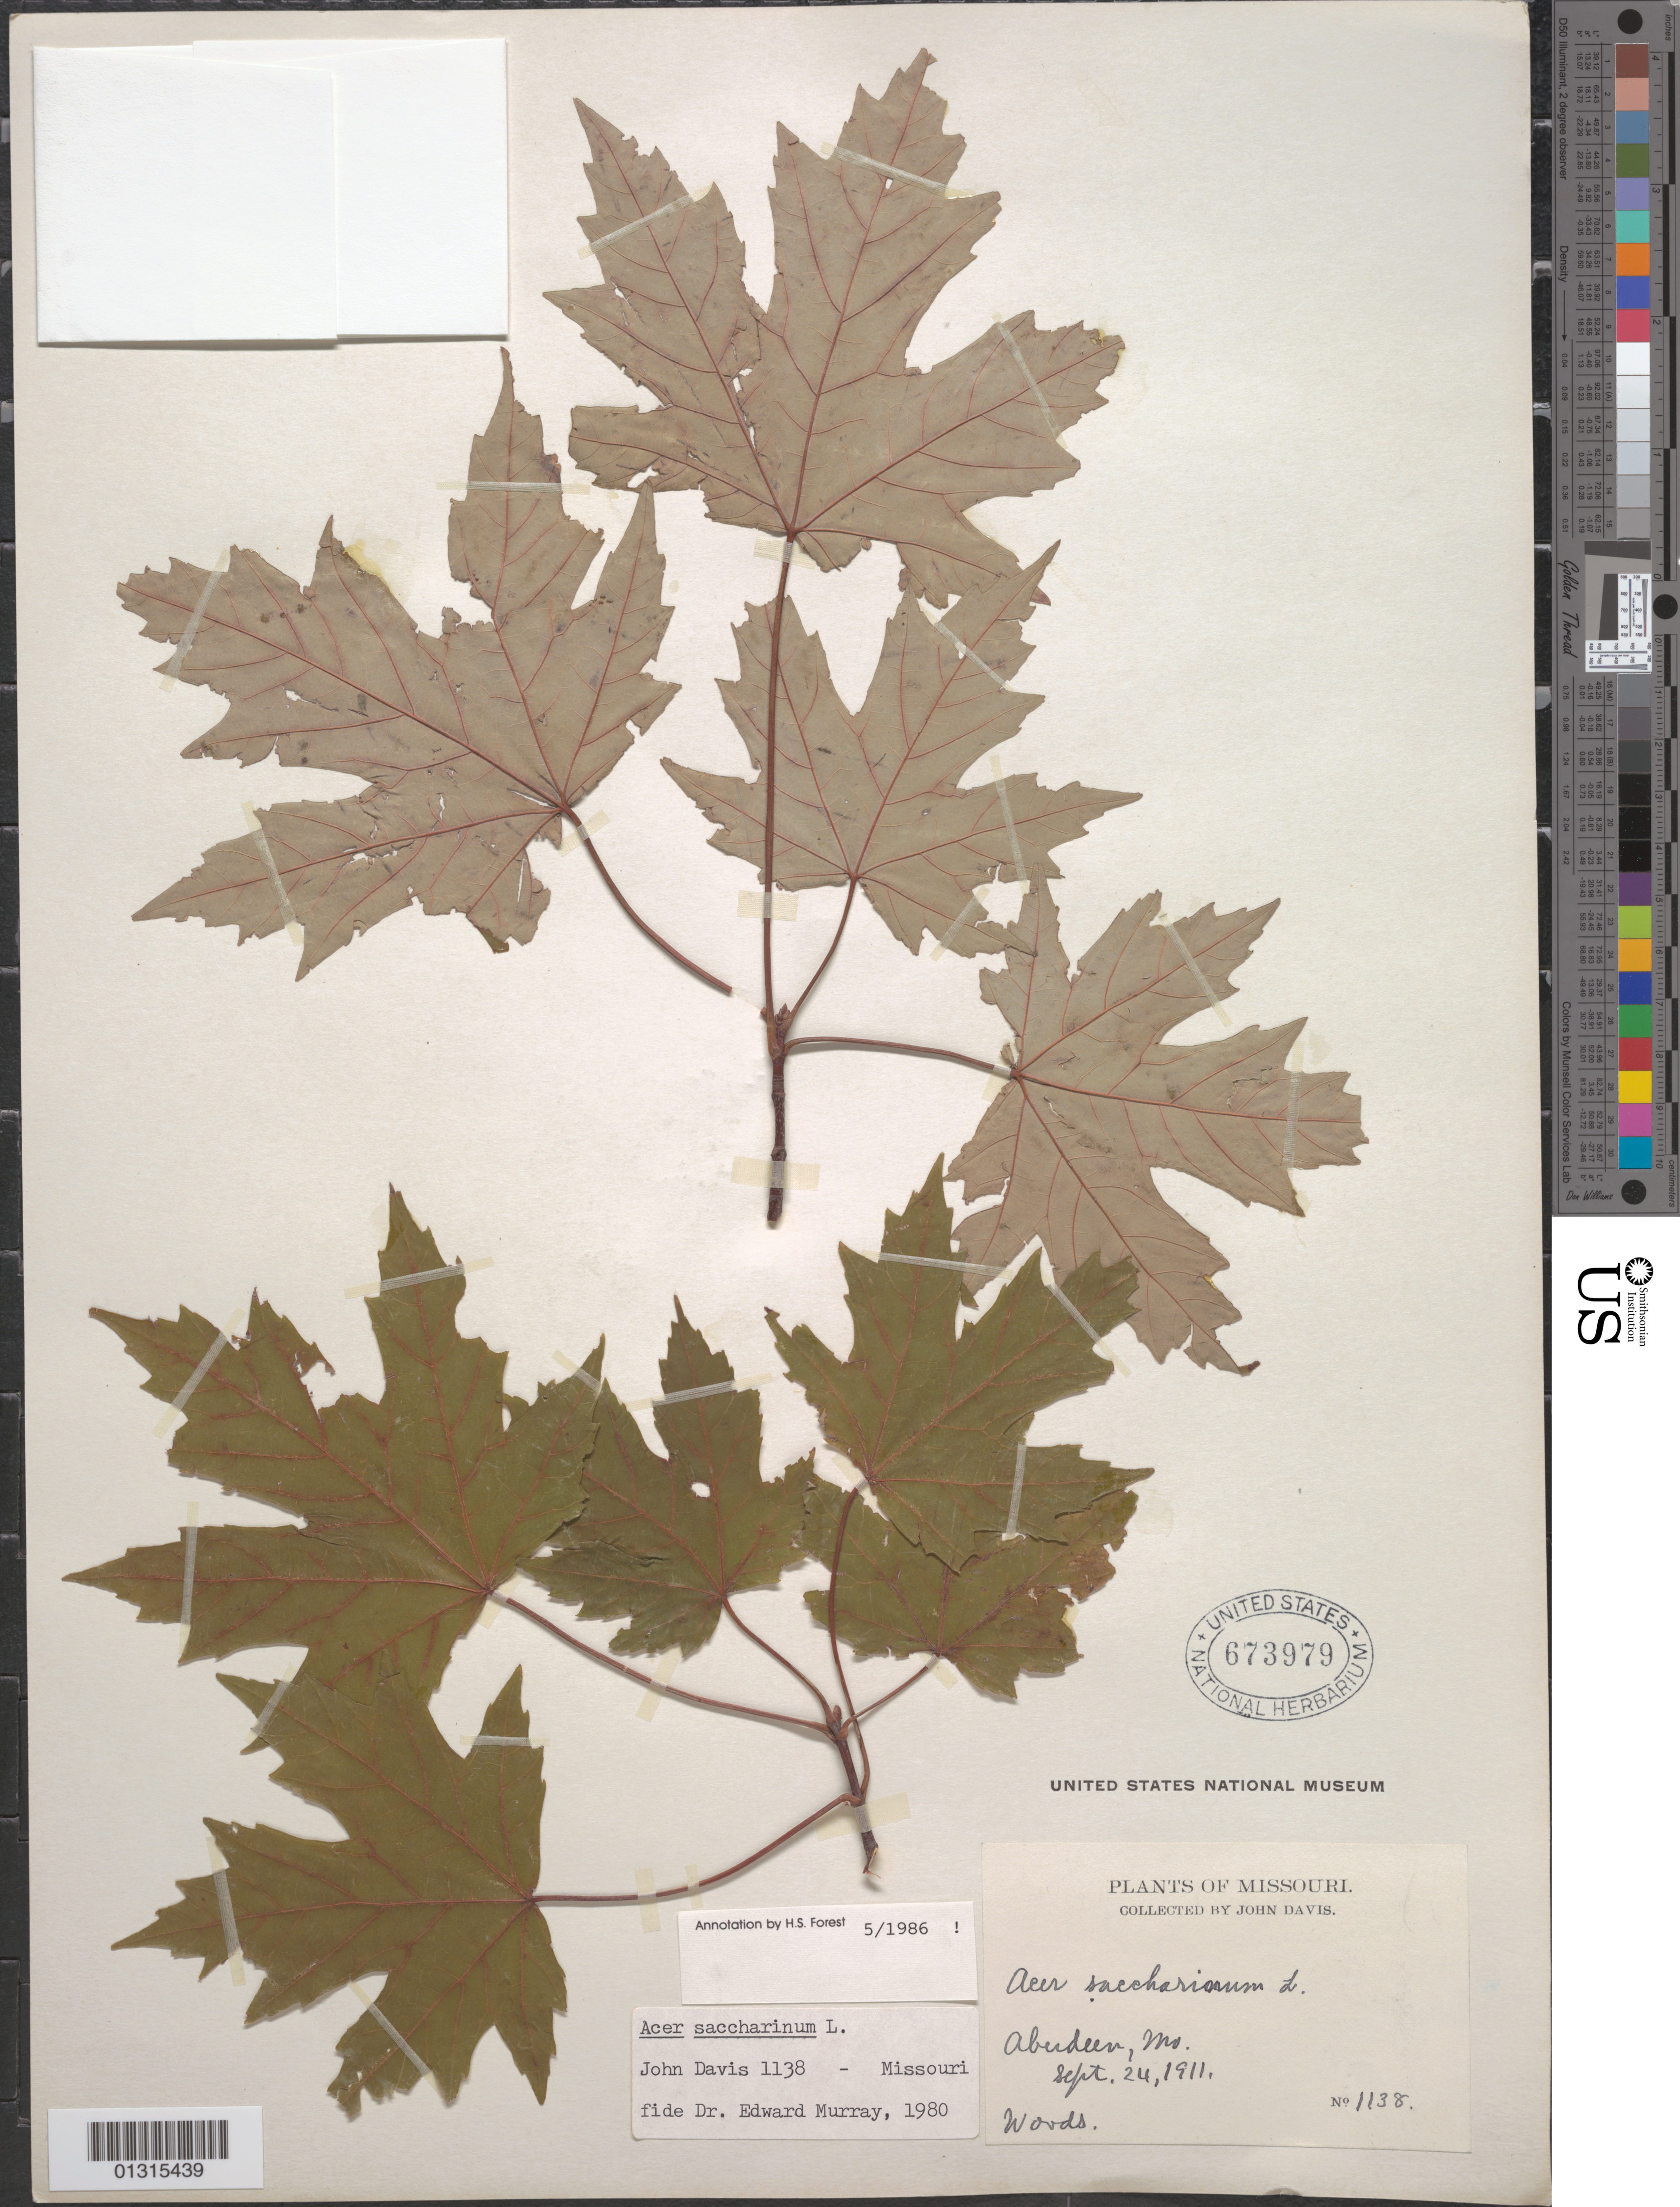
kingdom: Plantae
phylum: Tracheophyta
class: Magnoliopsida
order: Sapindales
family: Sapindaceae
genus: Acer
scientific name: Acer saccharinum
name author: L.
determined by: Forest, H. S.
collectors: J. Davis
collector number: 1138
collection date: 1911-09-24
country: United States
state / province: Missouri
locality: Aberdeen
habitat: Woods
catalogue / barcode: US 673979